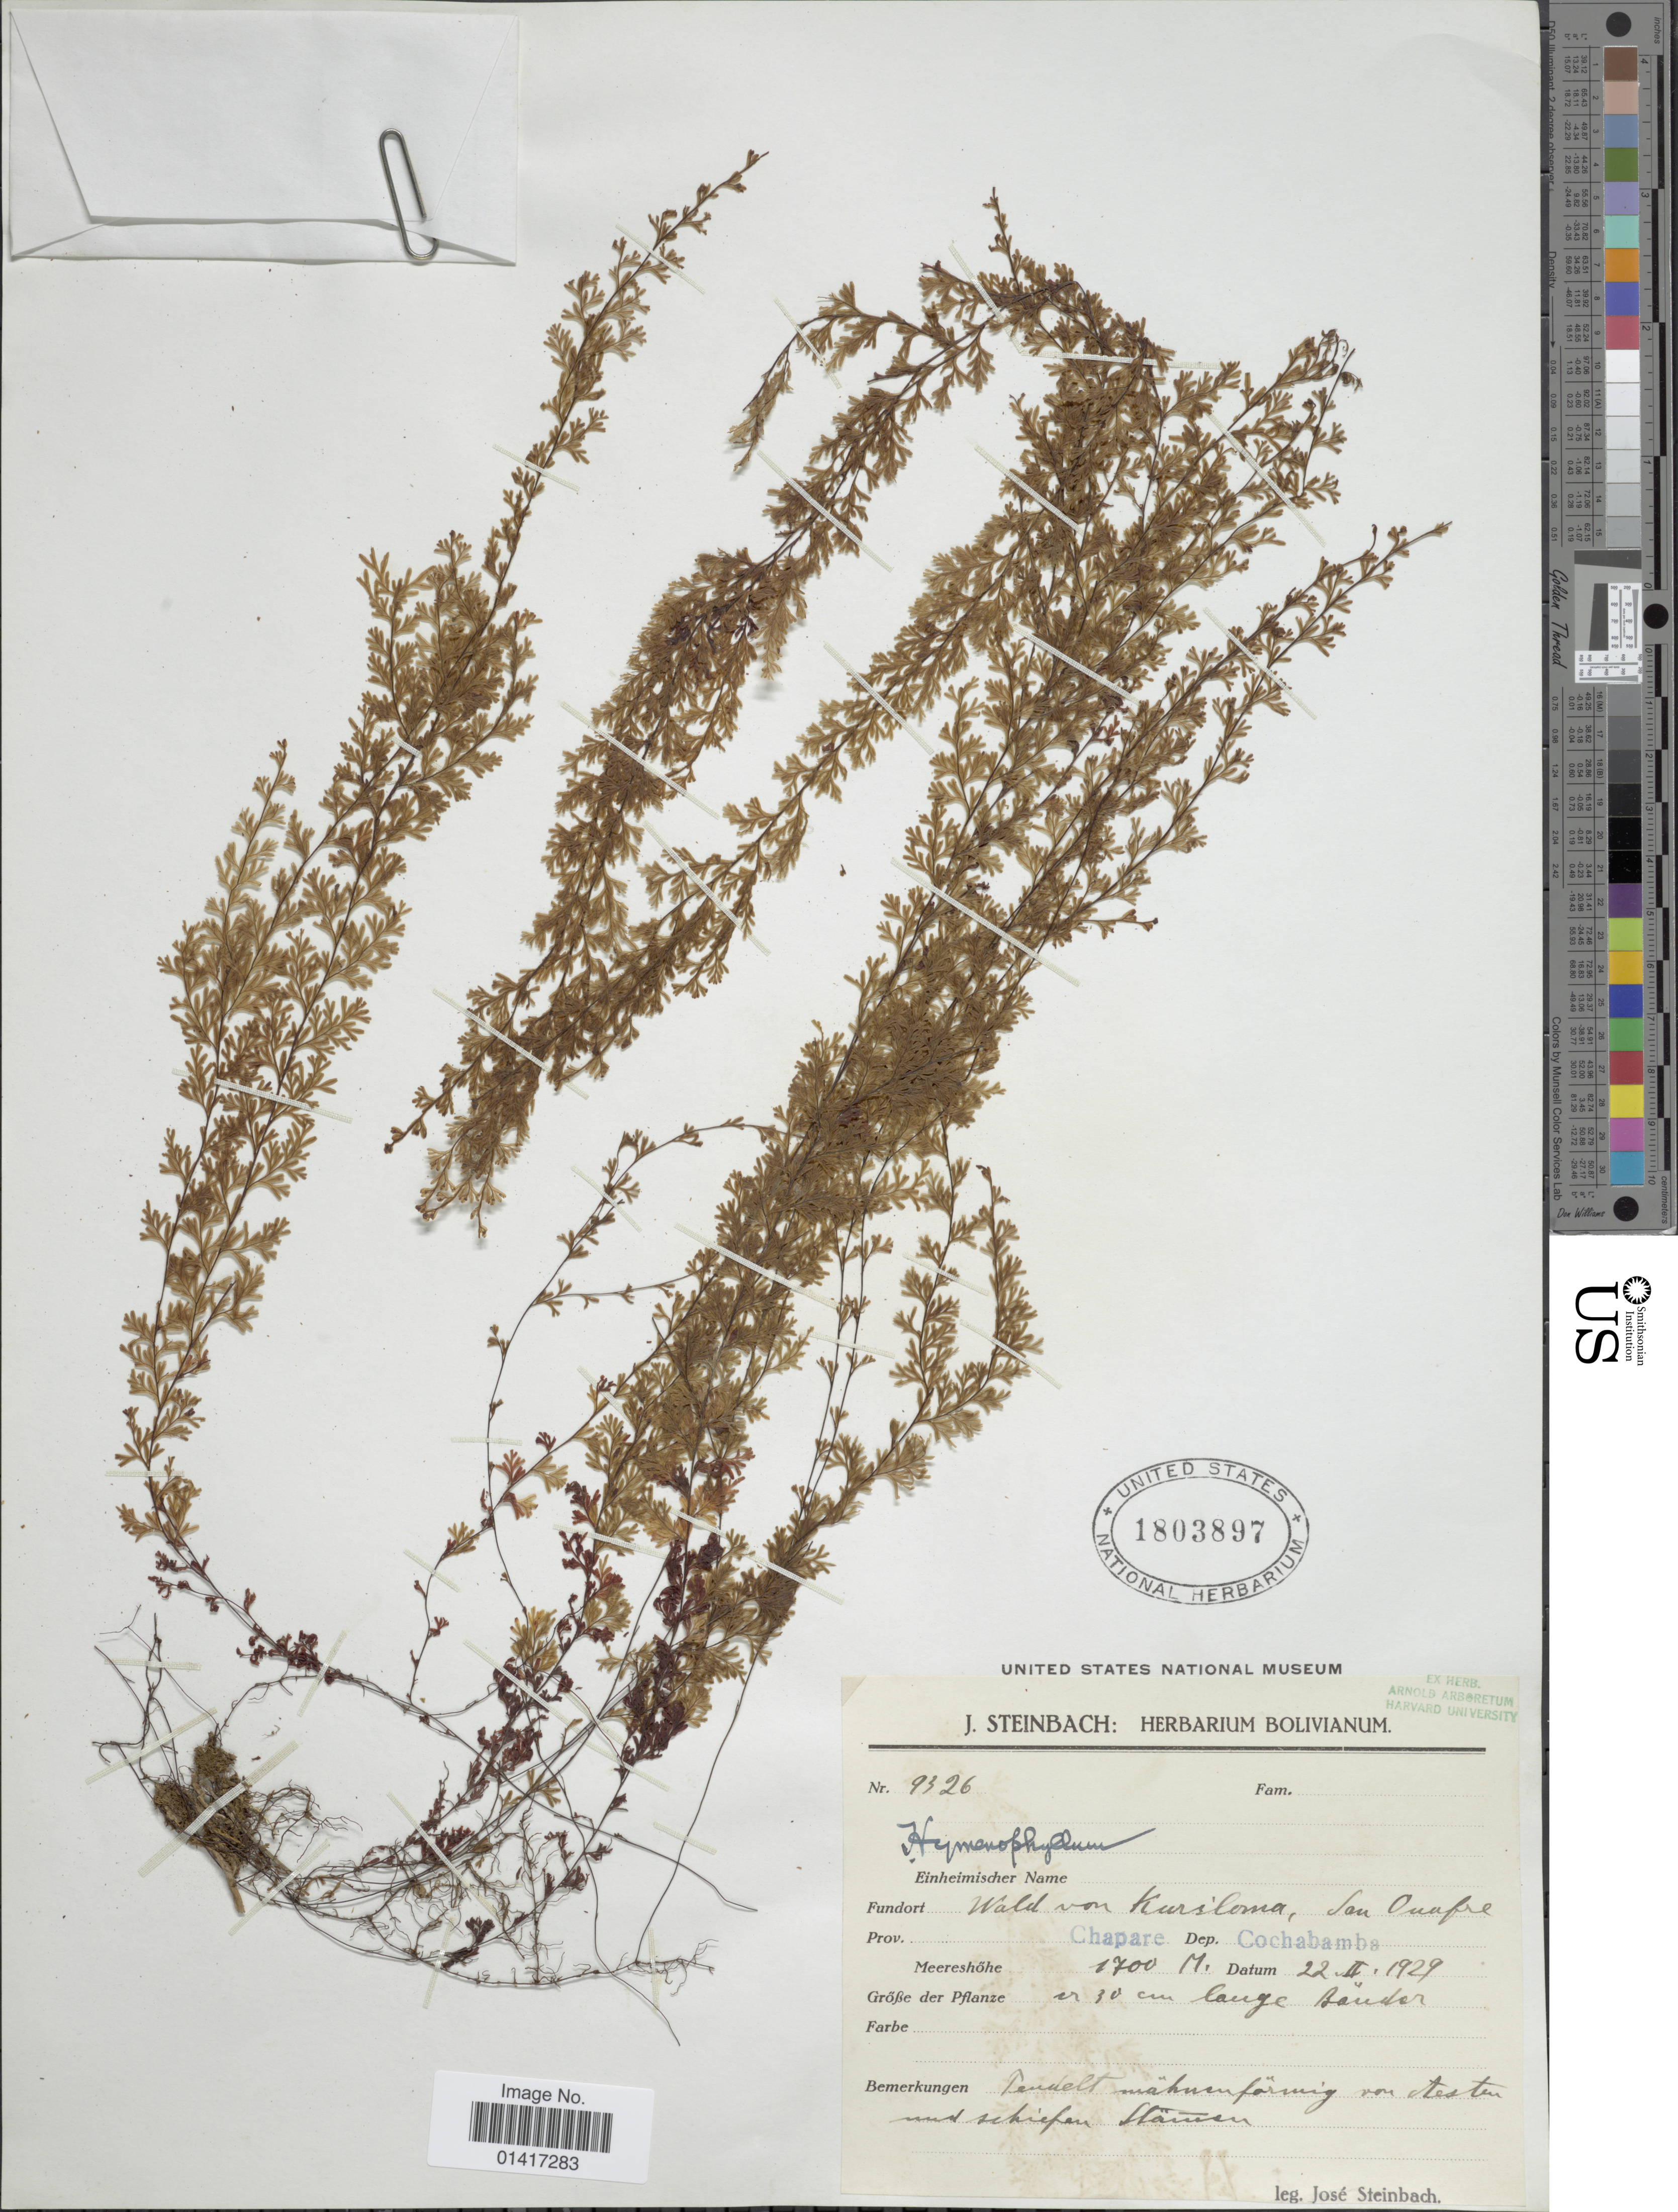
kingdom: Plantae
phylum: Tracheophyta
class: Polypodiopsida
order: Hymenophyllales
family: Hymenophyllaceae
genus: Hymenophyllum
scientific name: Hymenophyllum undulatum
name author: (Sw.) Sw.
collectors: J. Steinbach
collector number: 9326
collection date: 1929-02-22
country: Bolivia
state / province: Cochabamba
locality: Wald von Kursilima, San Ovafre, Chapare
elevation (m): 1700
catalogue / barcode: US 1803897